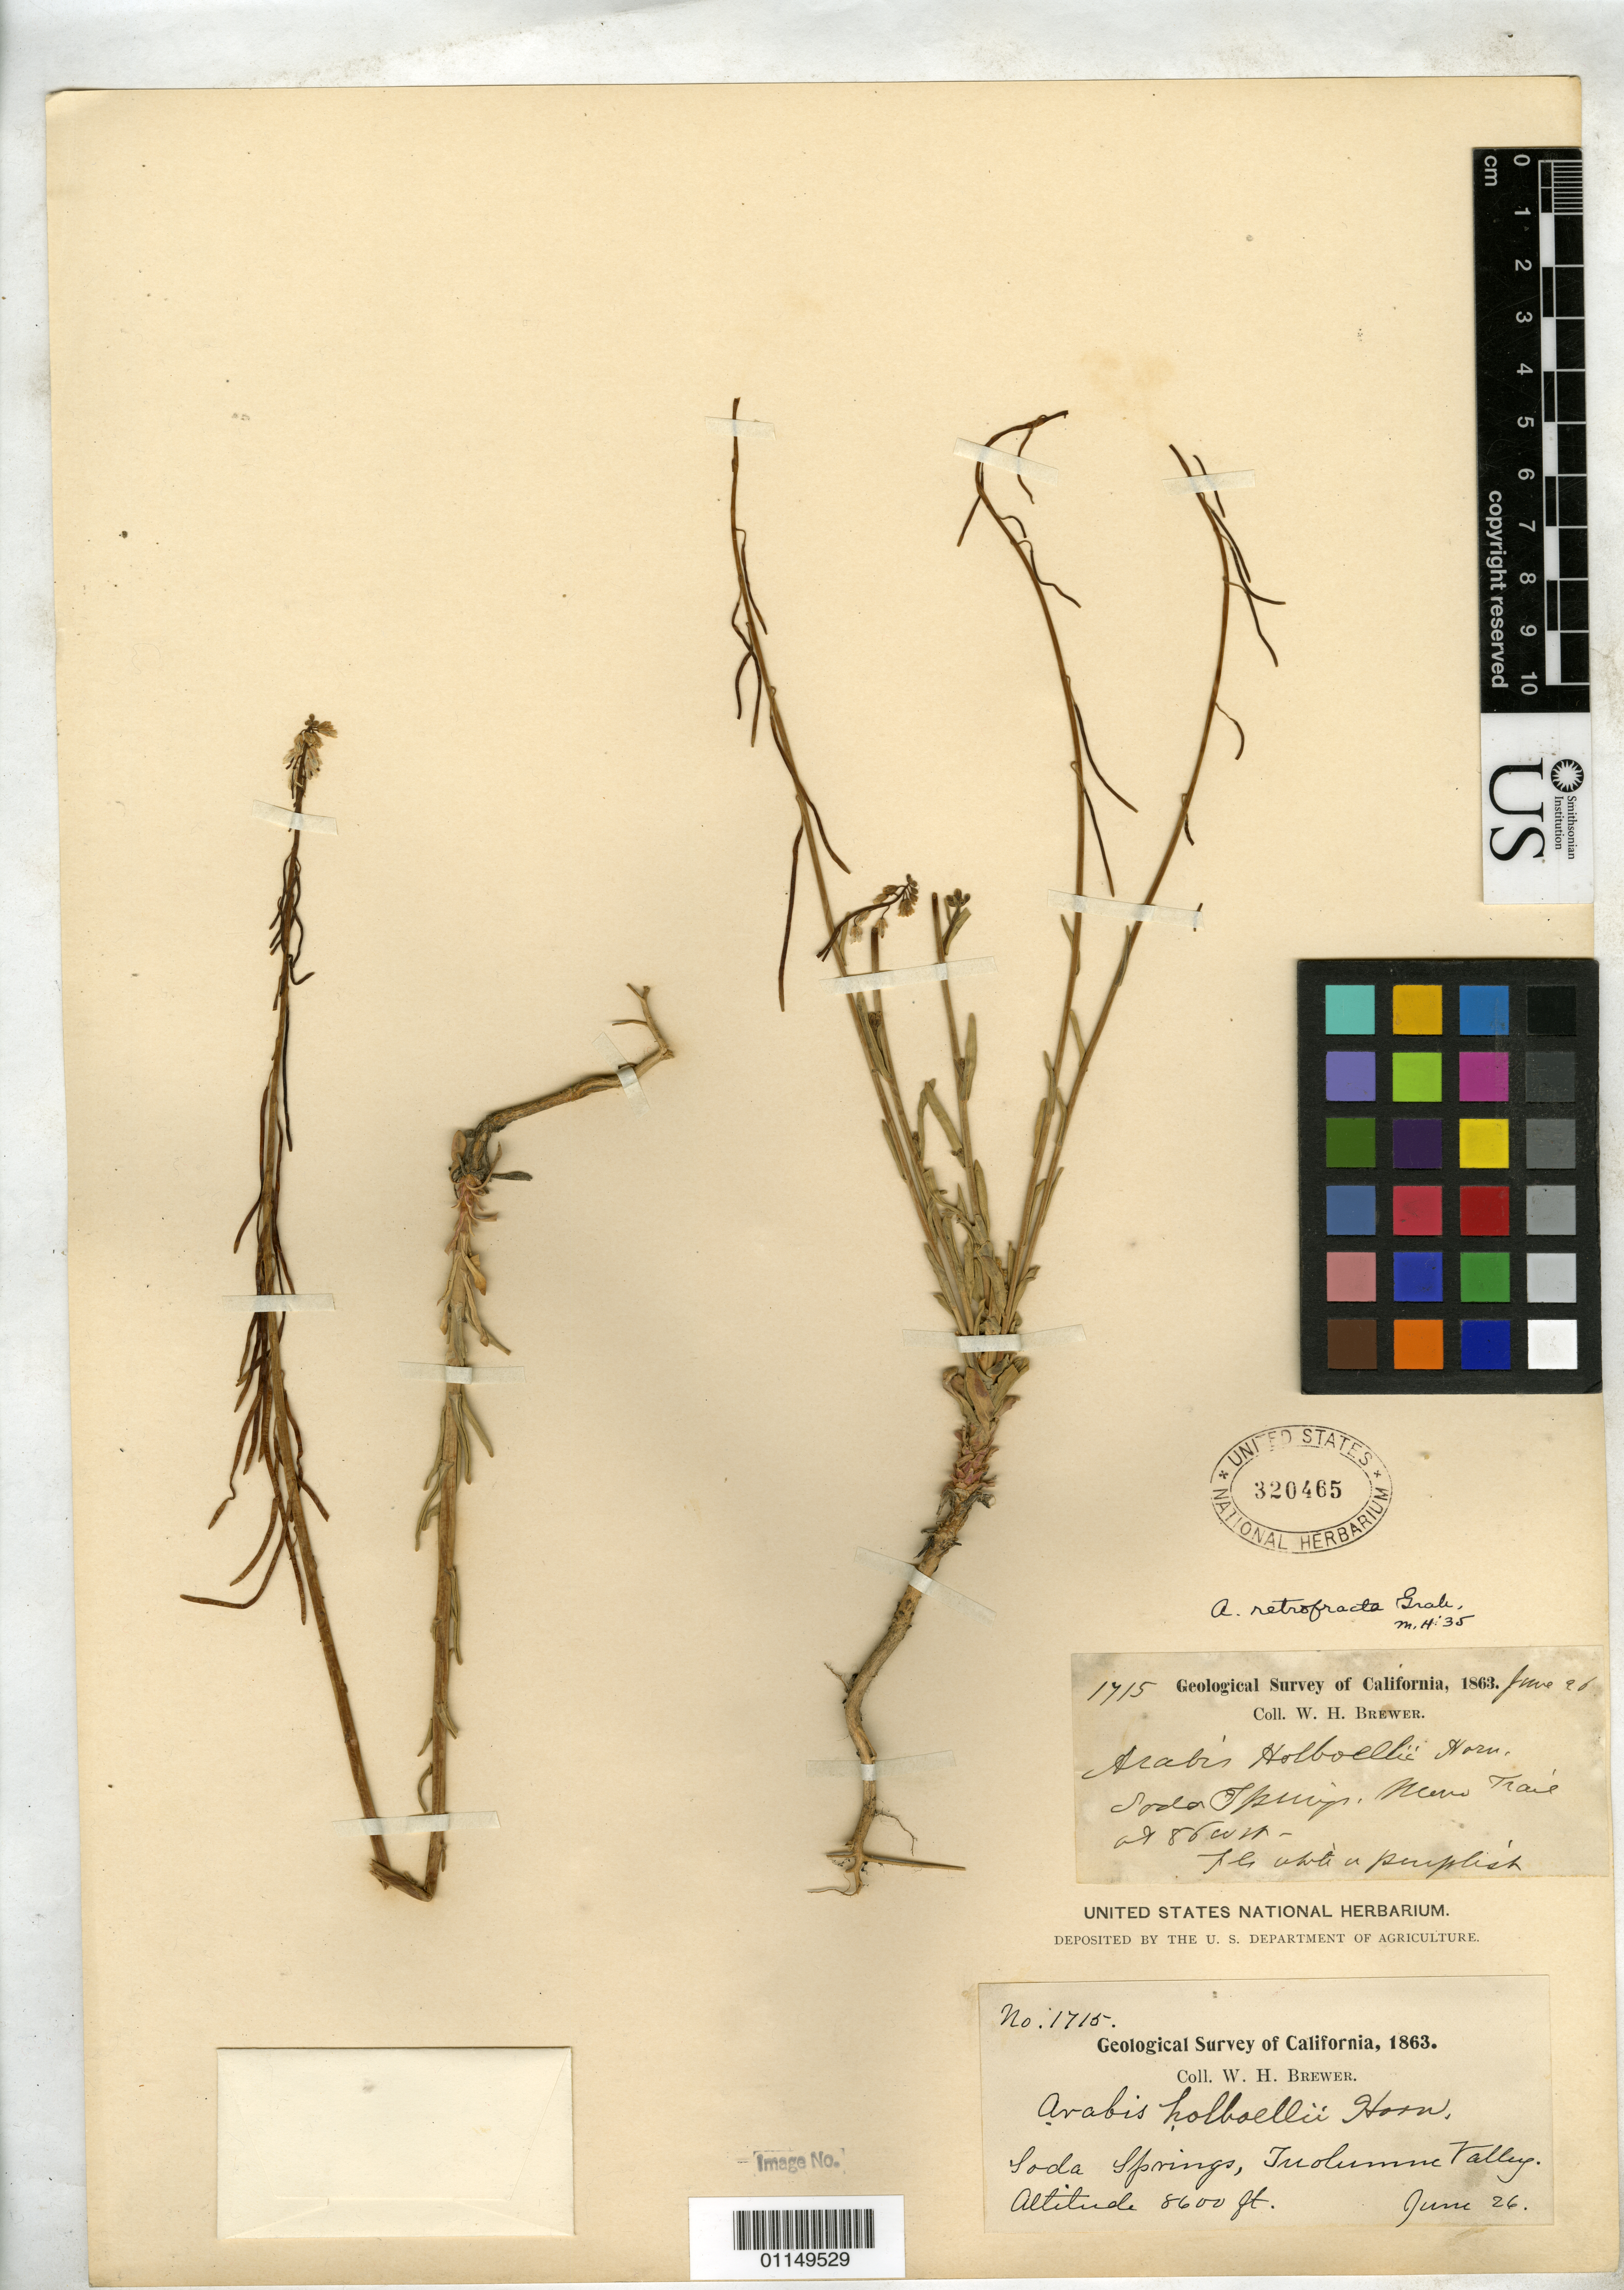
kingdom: Plantae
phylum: Tracheophyta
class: Magnoliopsida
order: Brassicales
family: Brassicaceae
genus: Arabis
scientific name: Arabis holboellii var. retrofracta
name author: Rydb.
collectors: W. H. Brewer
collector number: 1715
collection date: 1863-06-26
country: United States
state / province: California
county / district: Tuolumne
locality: Soda Springs, Tuolumne Valley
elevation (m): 2621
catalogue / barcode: US 320465